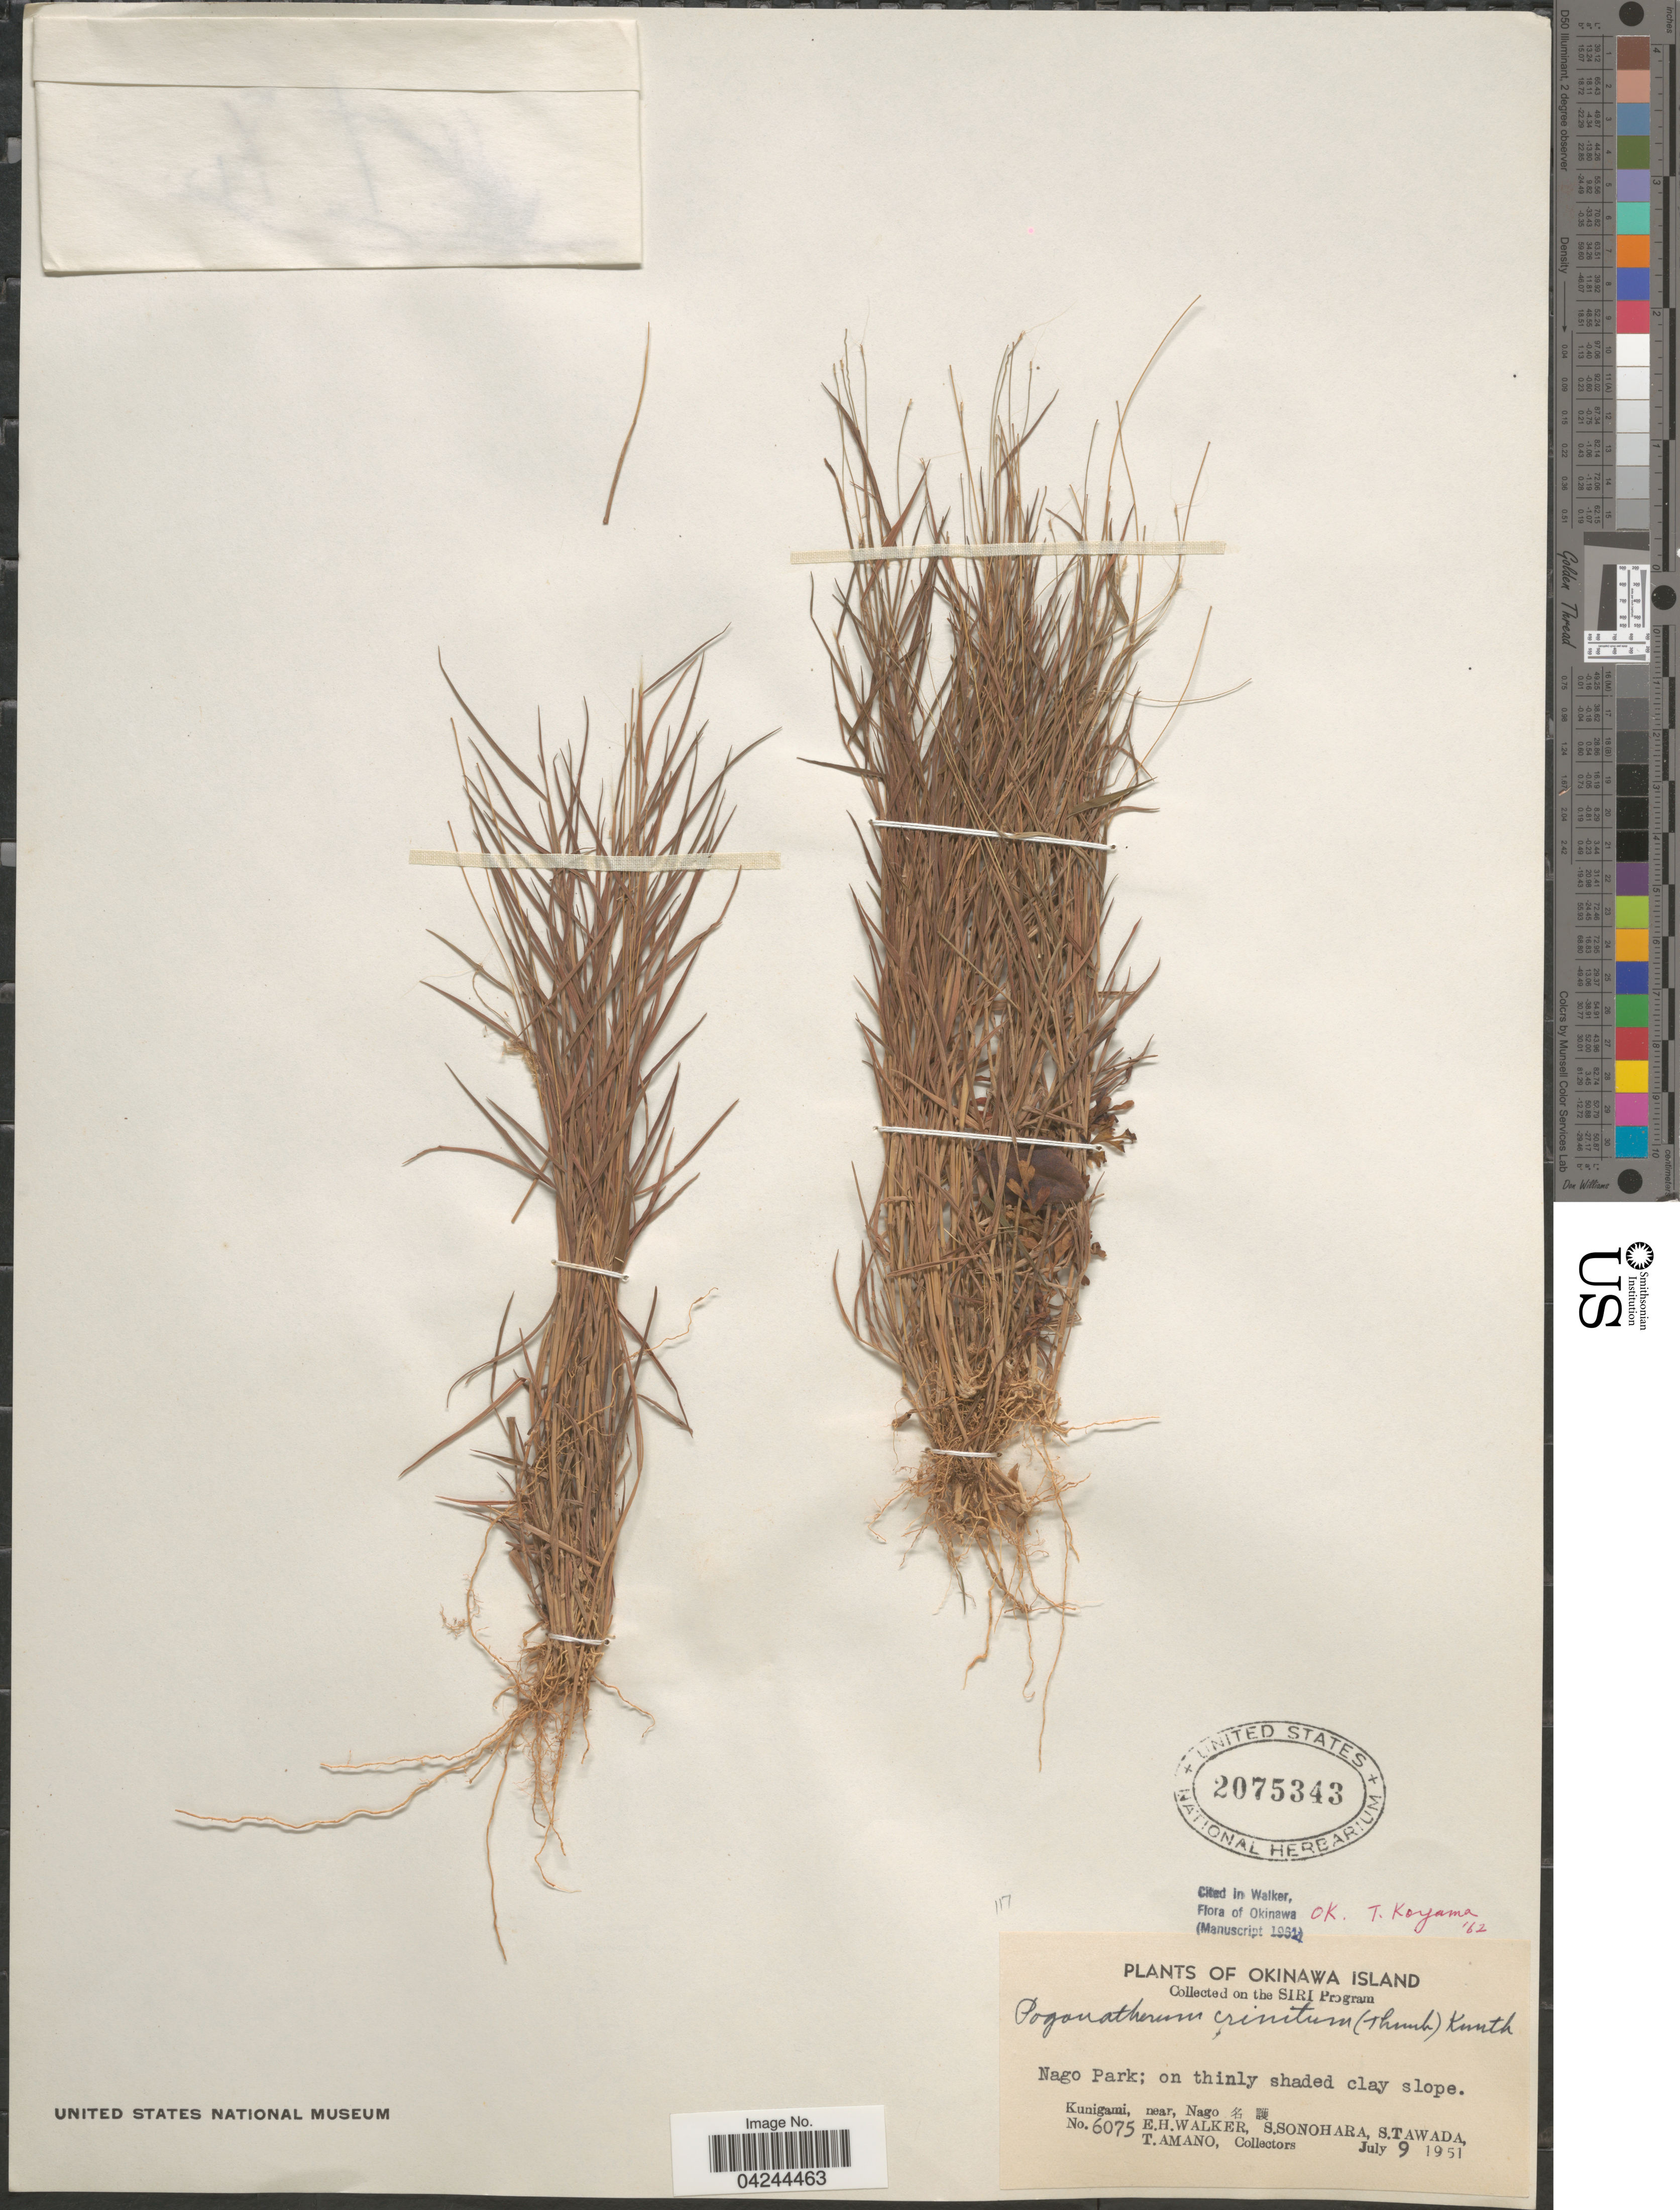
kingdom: Plantae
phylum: Tracheophyta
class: Liliopsida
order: Poales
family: Poaceae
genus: Pogonatherum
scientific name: Pogonatherum crinitum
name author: (Thunb.) Kunth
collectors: E. H. Walker, S. Sonohara, S. Tawada & T. Amano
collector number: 6075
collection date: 1951-07-09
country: Japan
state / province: Okinawa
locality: Okinawa Island. Nago Park; on thinly shaded clay slope. Kunigami, near, Nago X.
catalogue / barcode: US 2075343